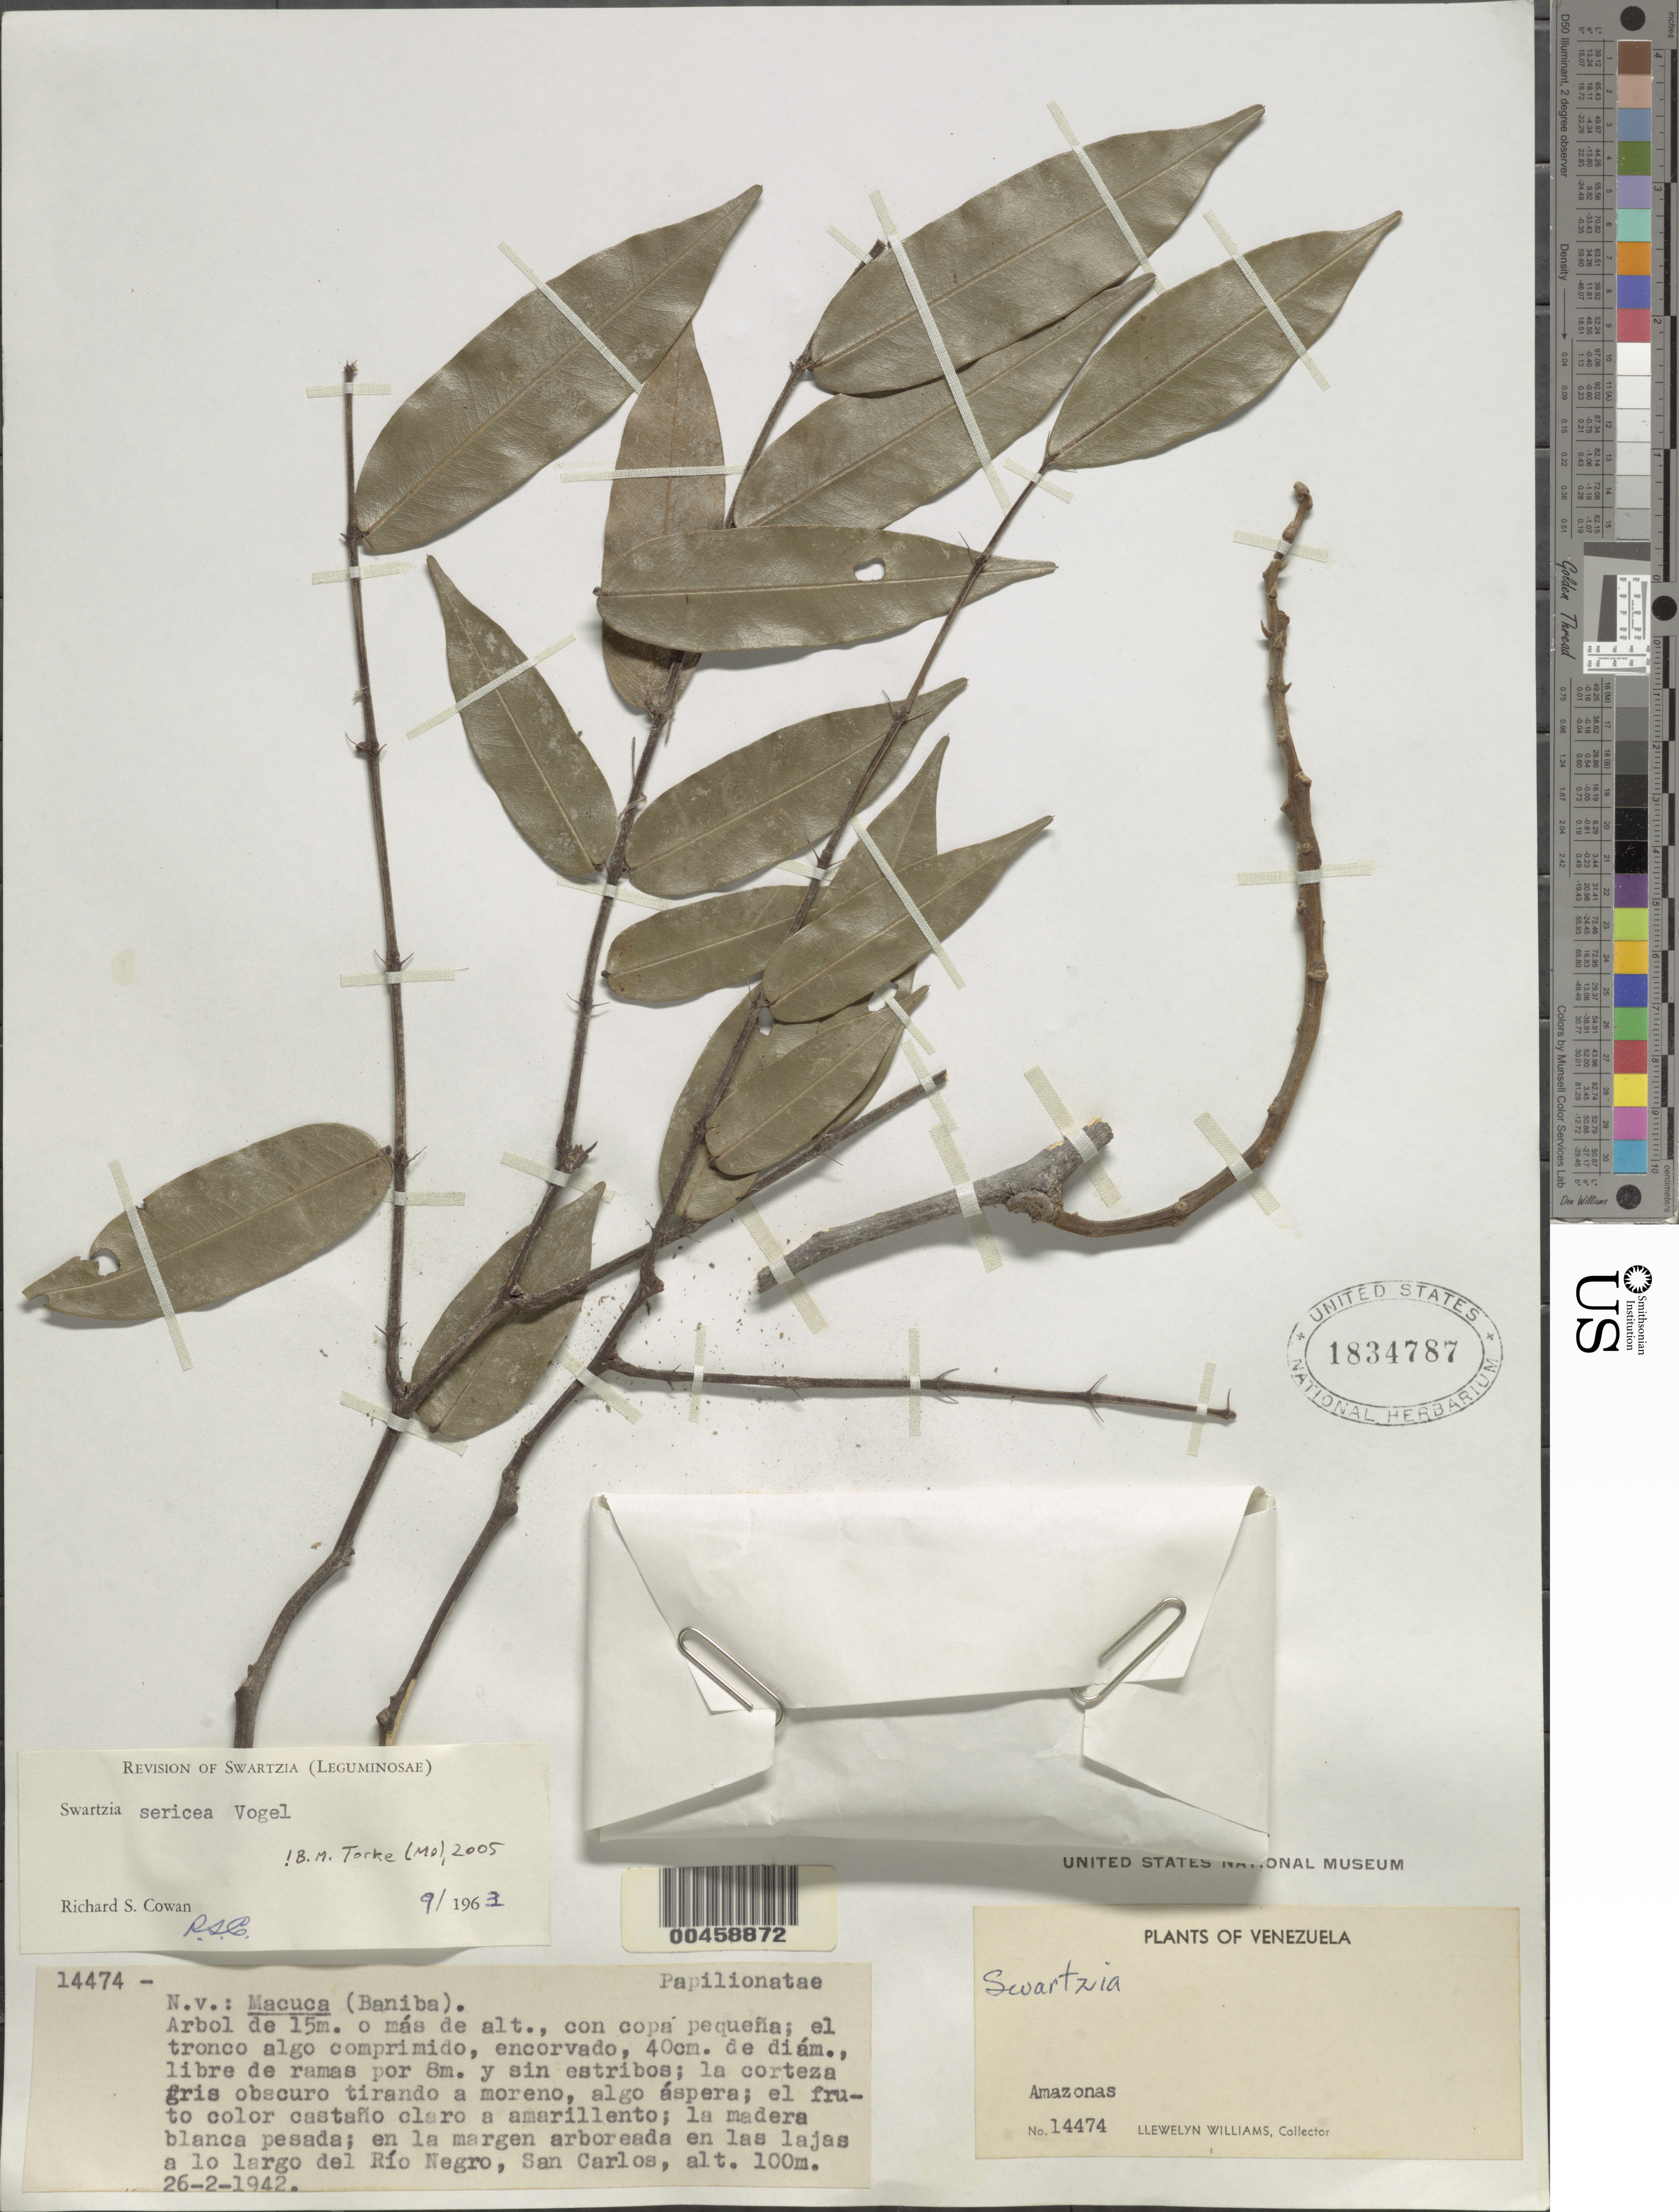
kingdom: Plantae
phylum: Tracheophyta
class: Magnoliopsida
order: Fabales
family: Fabaceae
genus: Swartzia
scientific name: Swartzia sericea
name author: Vogel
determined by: Cowan, R. S.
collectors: Ll. Williams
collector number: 14474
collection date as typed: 26 Feb 1942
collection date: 1942-02-26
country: Venezuela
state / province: Amazonas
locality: Rio negro, san carlos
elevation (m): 100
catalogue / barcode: US 1834787